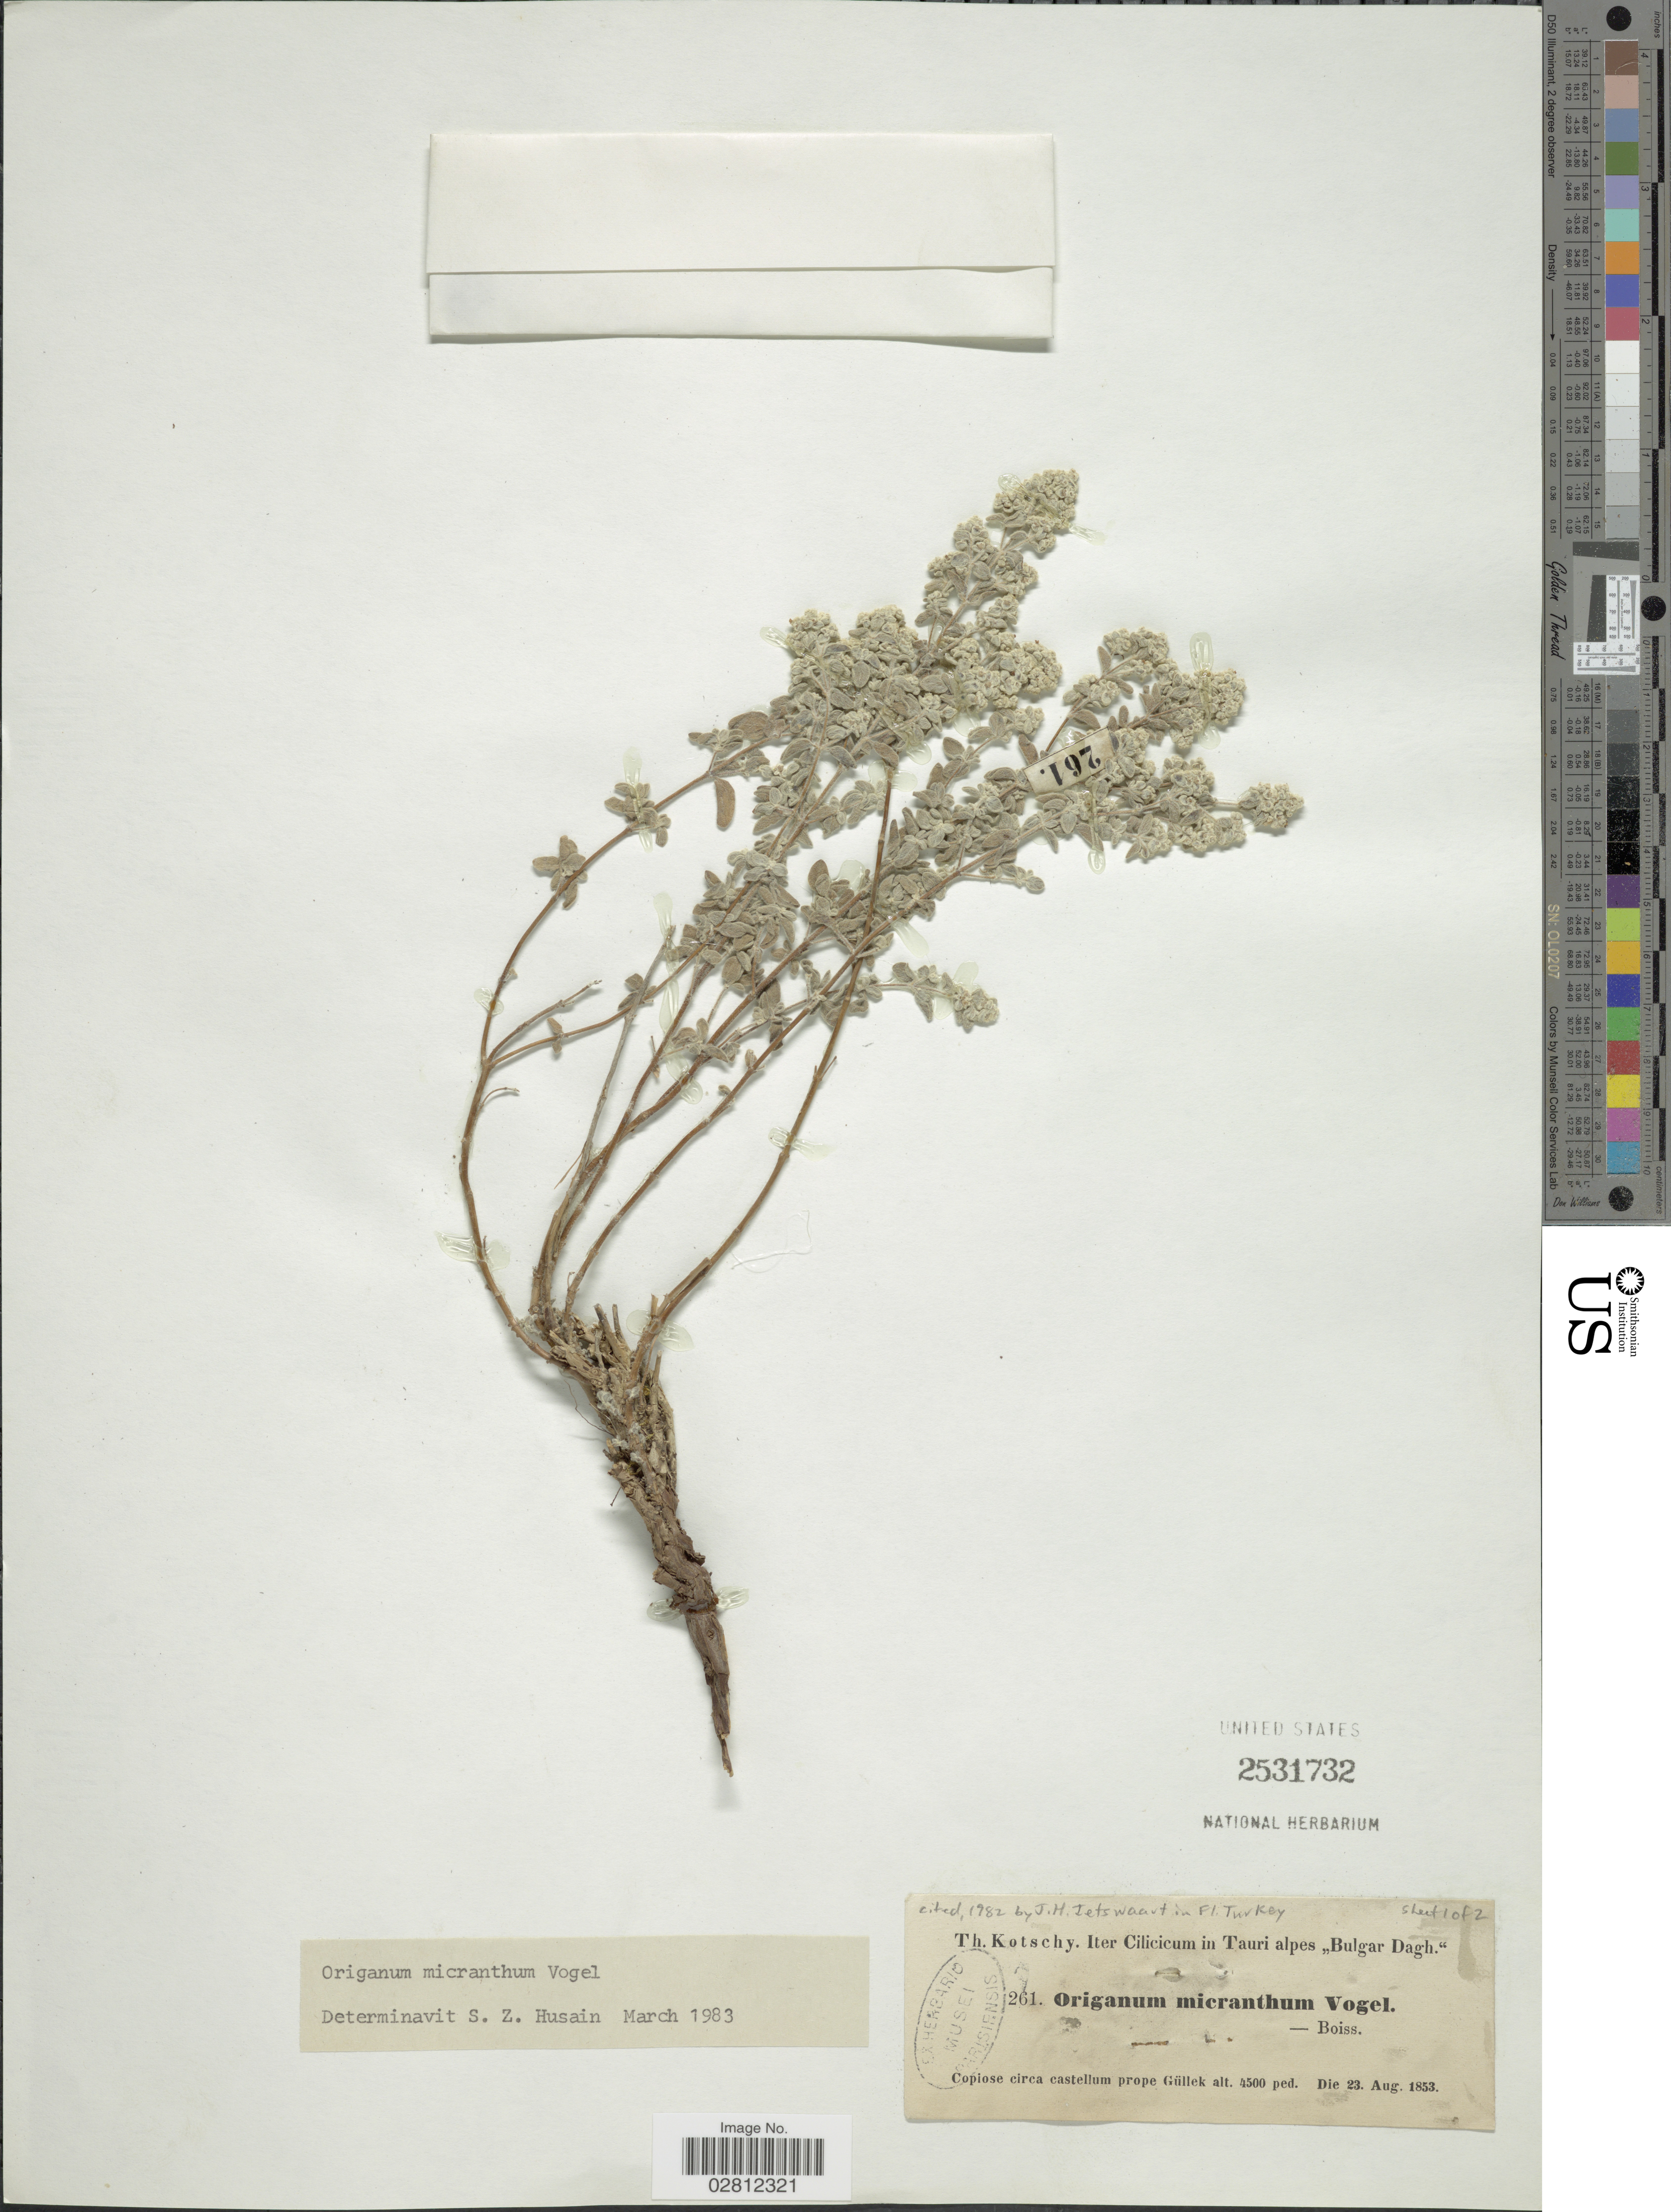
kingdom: Plantae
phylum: Tracheophyta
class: Magnoliopsida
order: Lamiales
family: Lamiaceae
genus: Origanum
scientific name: Origanum micranthum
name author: Colla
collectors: K. G. Kotschy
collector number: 261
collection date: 1853-08-23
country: Turkey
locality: Iter Cilicicum in Tauri alpes "Bulgar Dagh", Copiose circa castellum prope Güllek.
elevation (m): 1372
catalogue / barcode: US 2531732